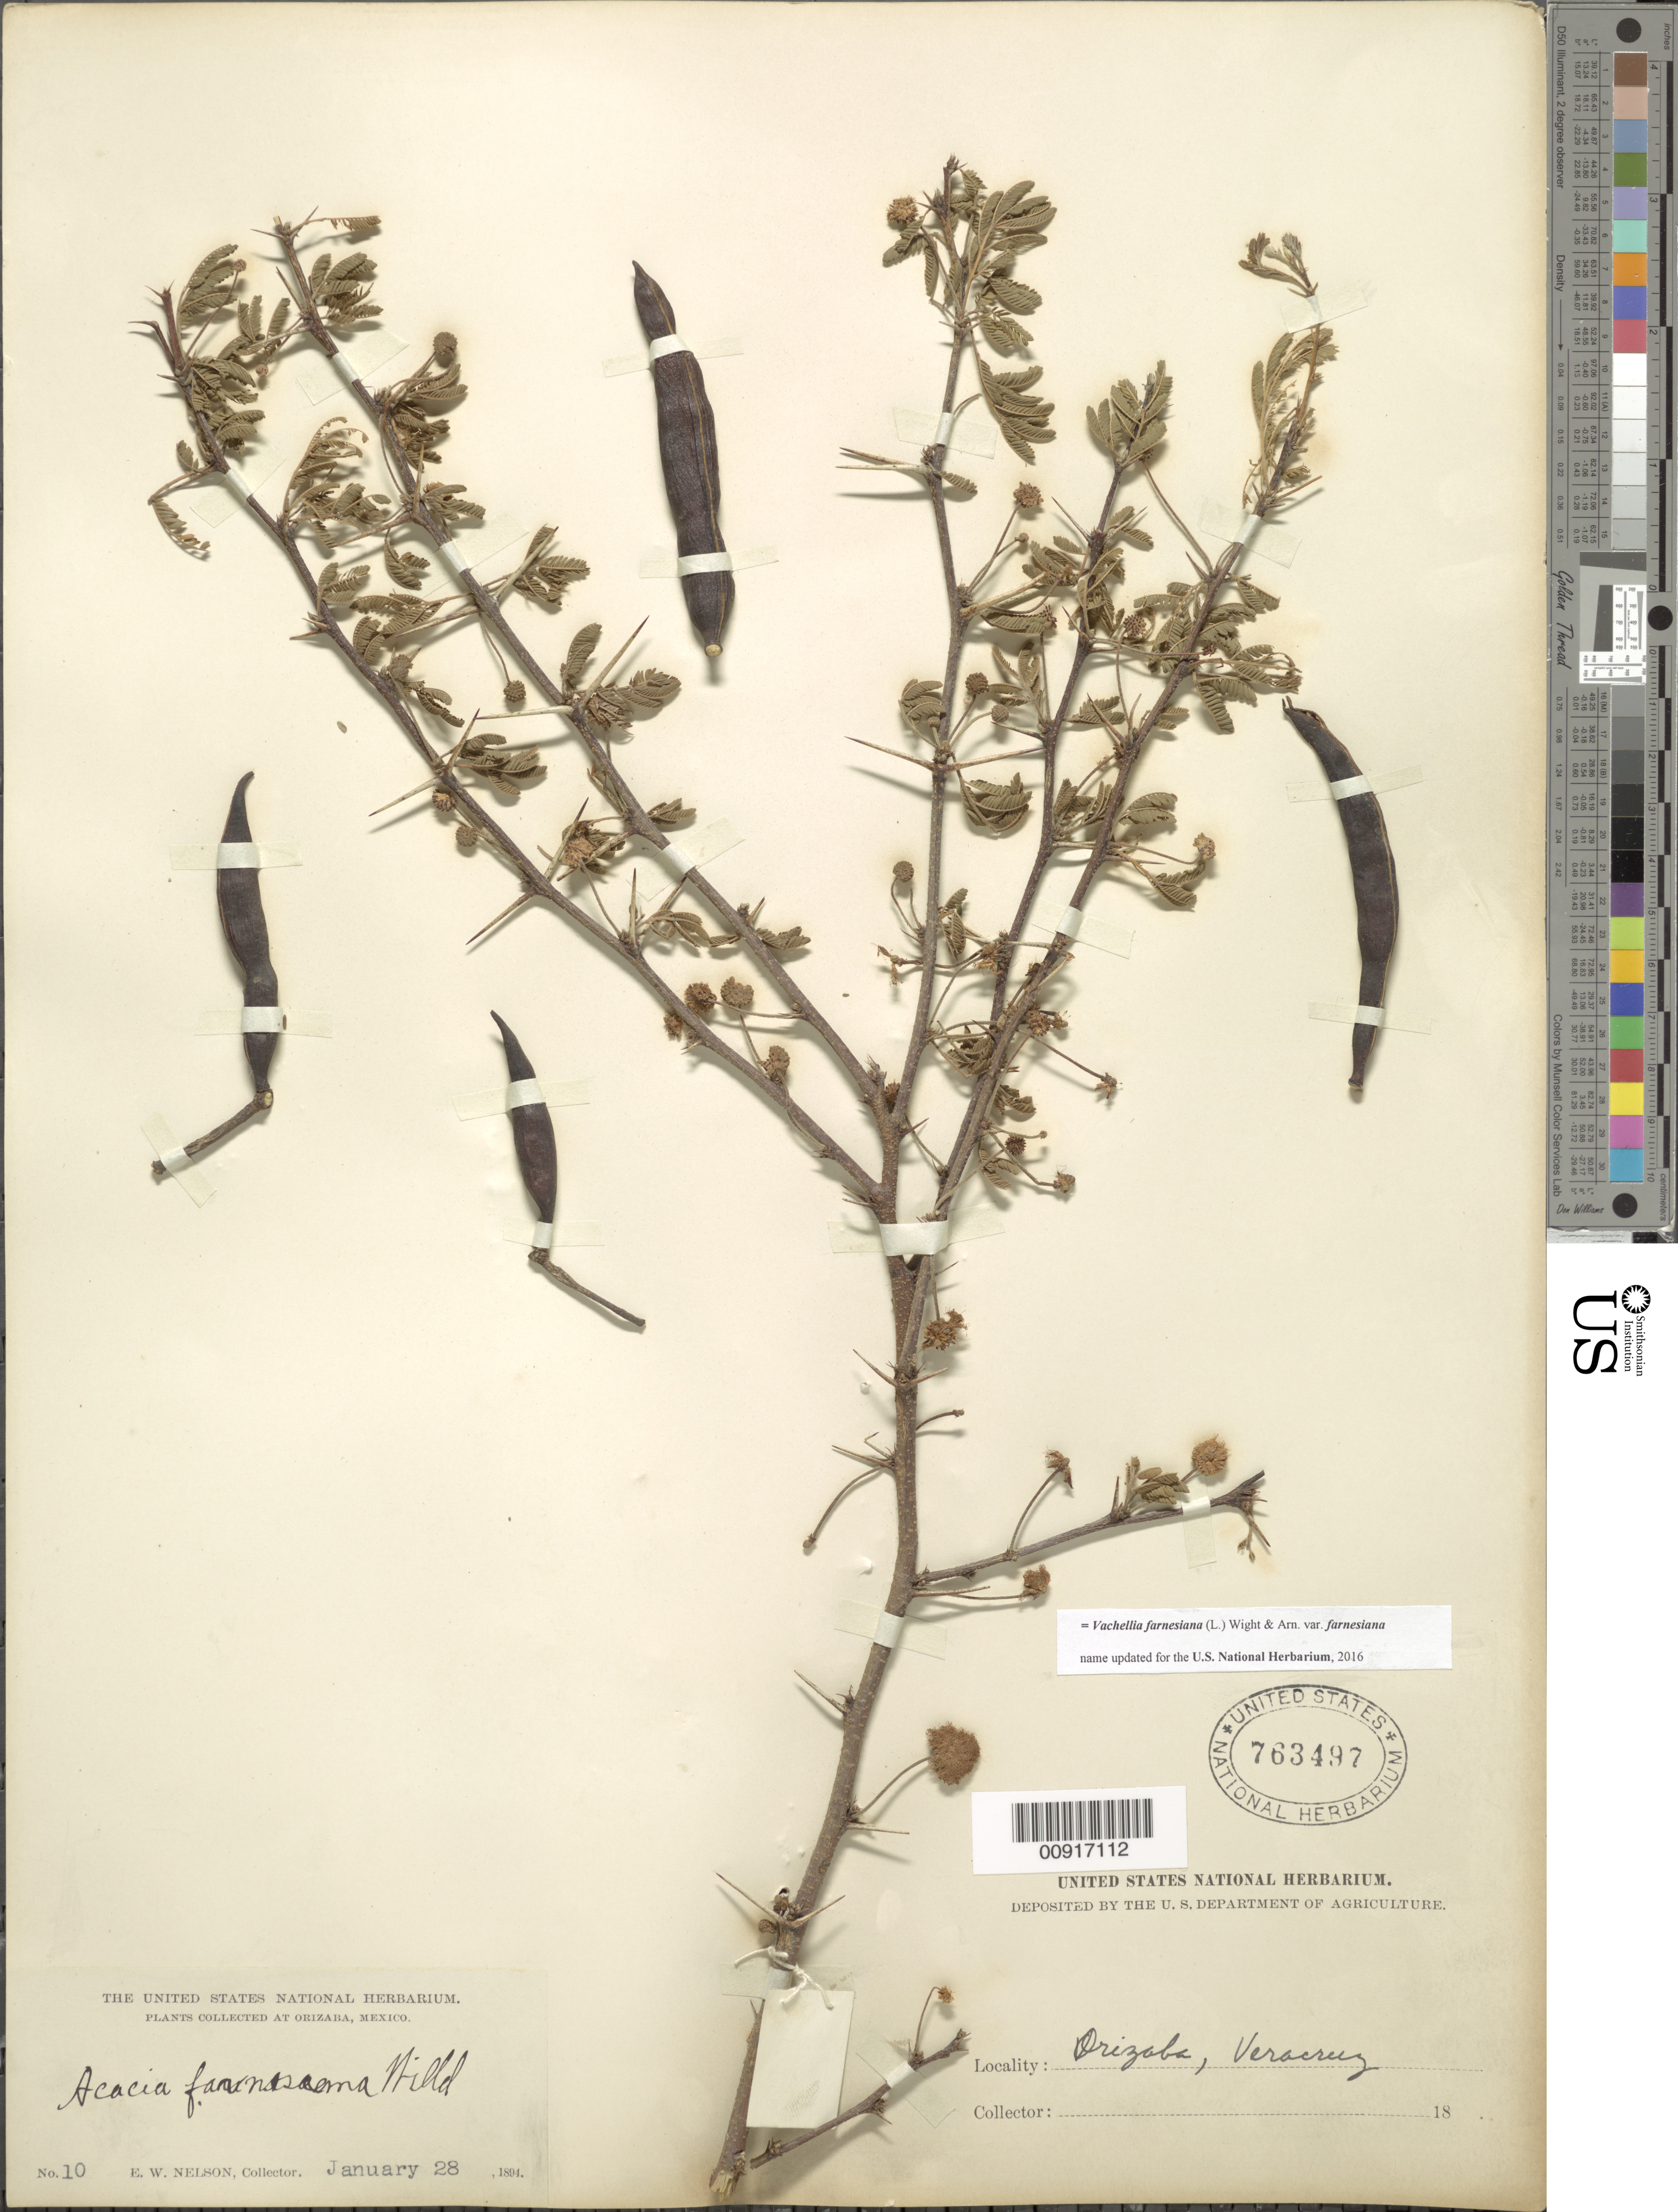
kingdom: Plantae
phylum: Tracheophyta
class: Magnoliopsida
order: Fabales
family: Fabaceae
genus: Vachellia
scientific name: Vachellia farnesiana var. farnesiana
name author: (L.) Wight & Arn.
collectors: E. W. Nelson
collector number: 10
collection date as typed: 28 Jan 1894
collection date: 1894-01-28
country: Mexico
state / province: Veracruz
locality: Orizaba, Veracruz.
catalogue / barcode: US 763497